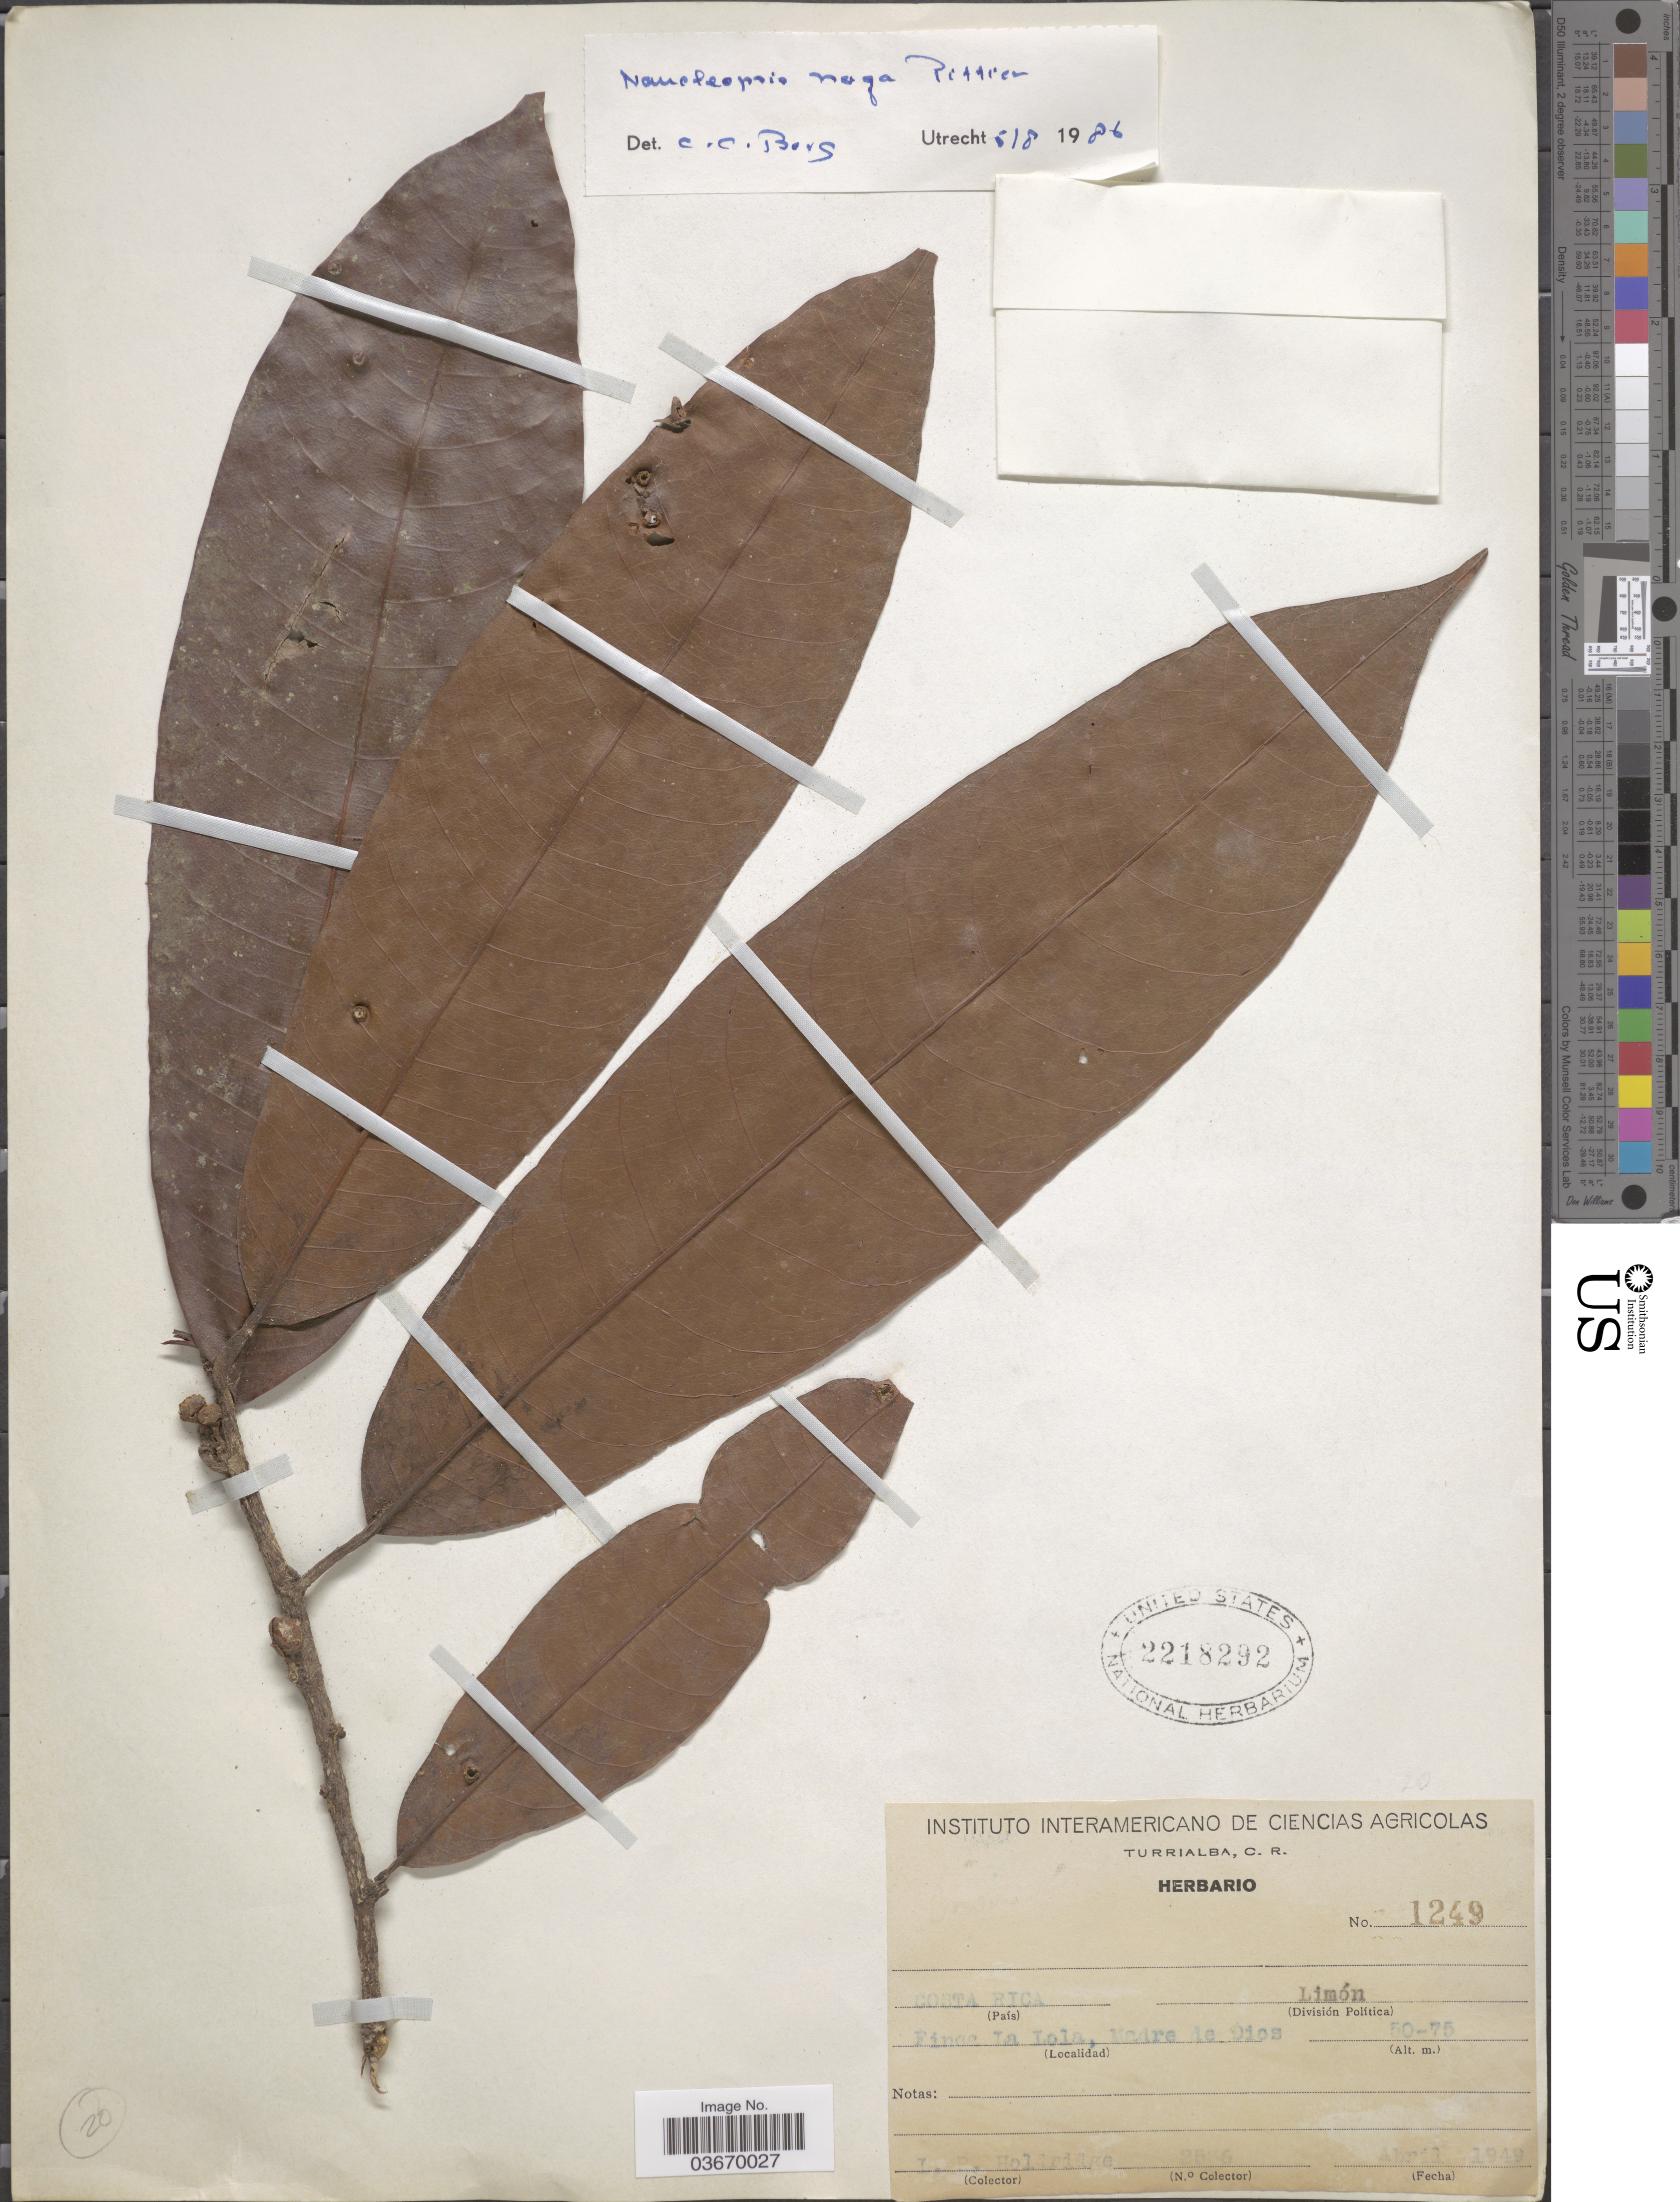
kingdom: Plantae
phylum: Tracheophyta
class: Magnoliopsida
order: Rosales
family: Moraceae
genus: Naucleopsis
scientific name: Naucleopsis naga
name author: Pittier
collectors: L. Holdridge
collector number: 2536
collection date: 1949-04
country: Costa Rica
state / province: Limón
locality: Limón (División Política). Finca La Lola, Madre de Dios.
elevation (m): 50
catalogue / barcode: US 2218292